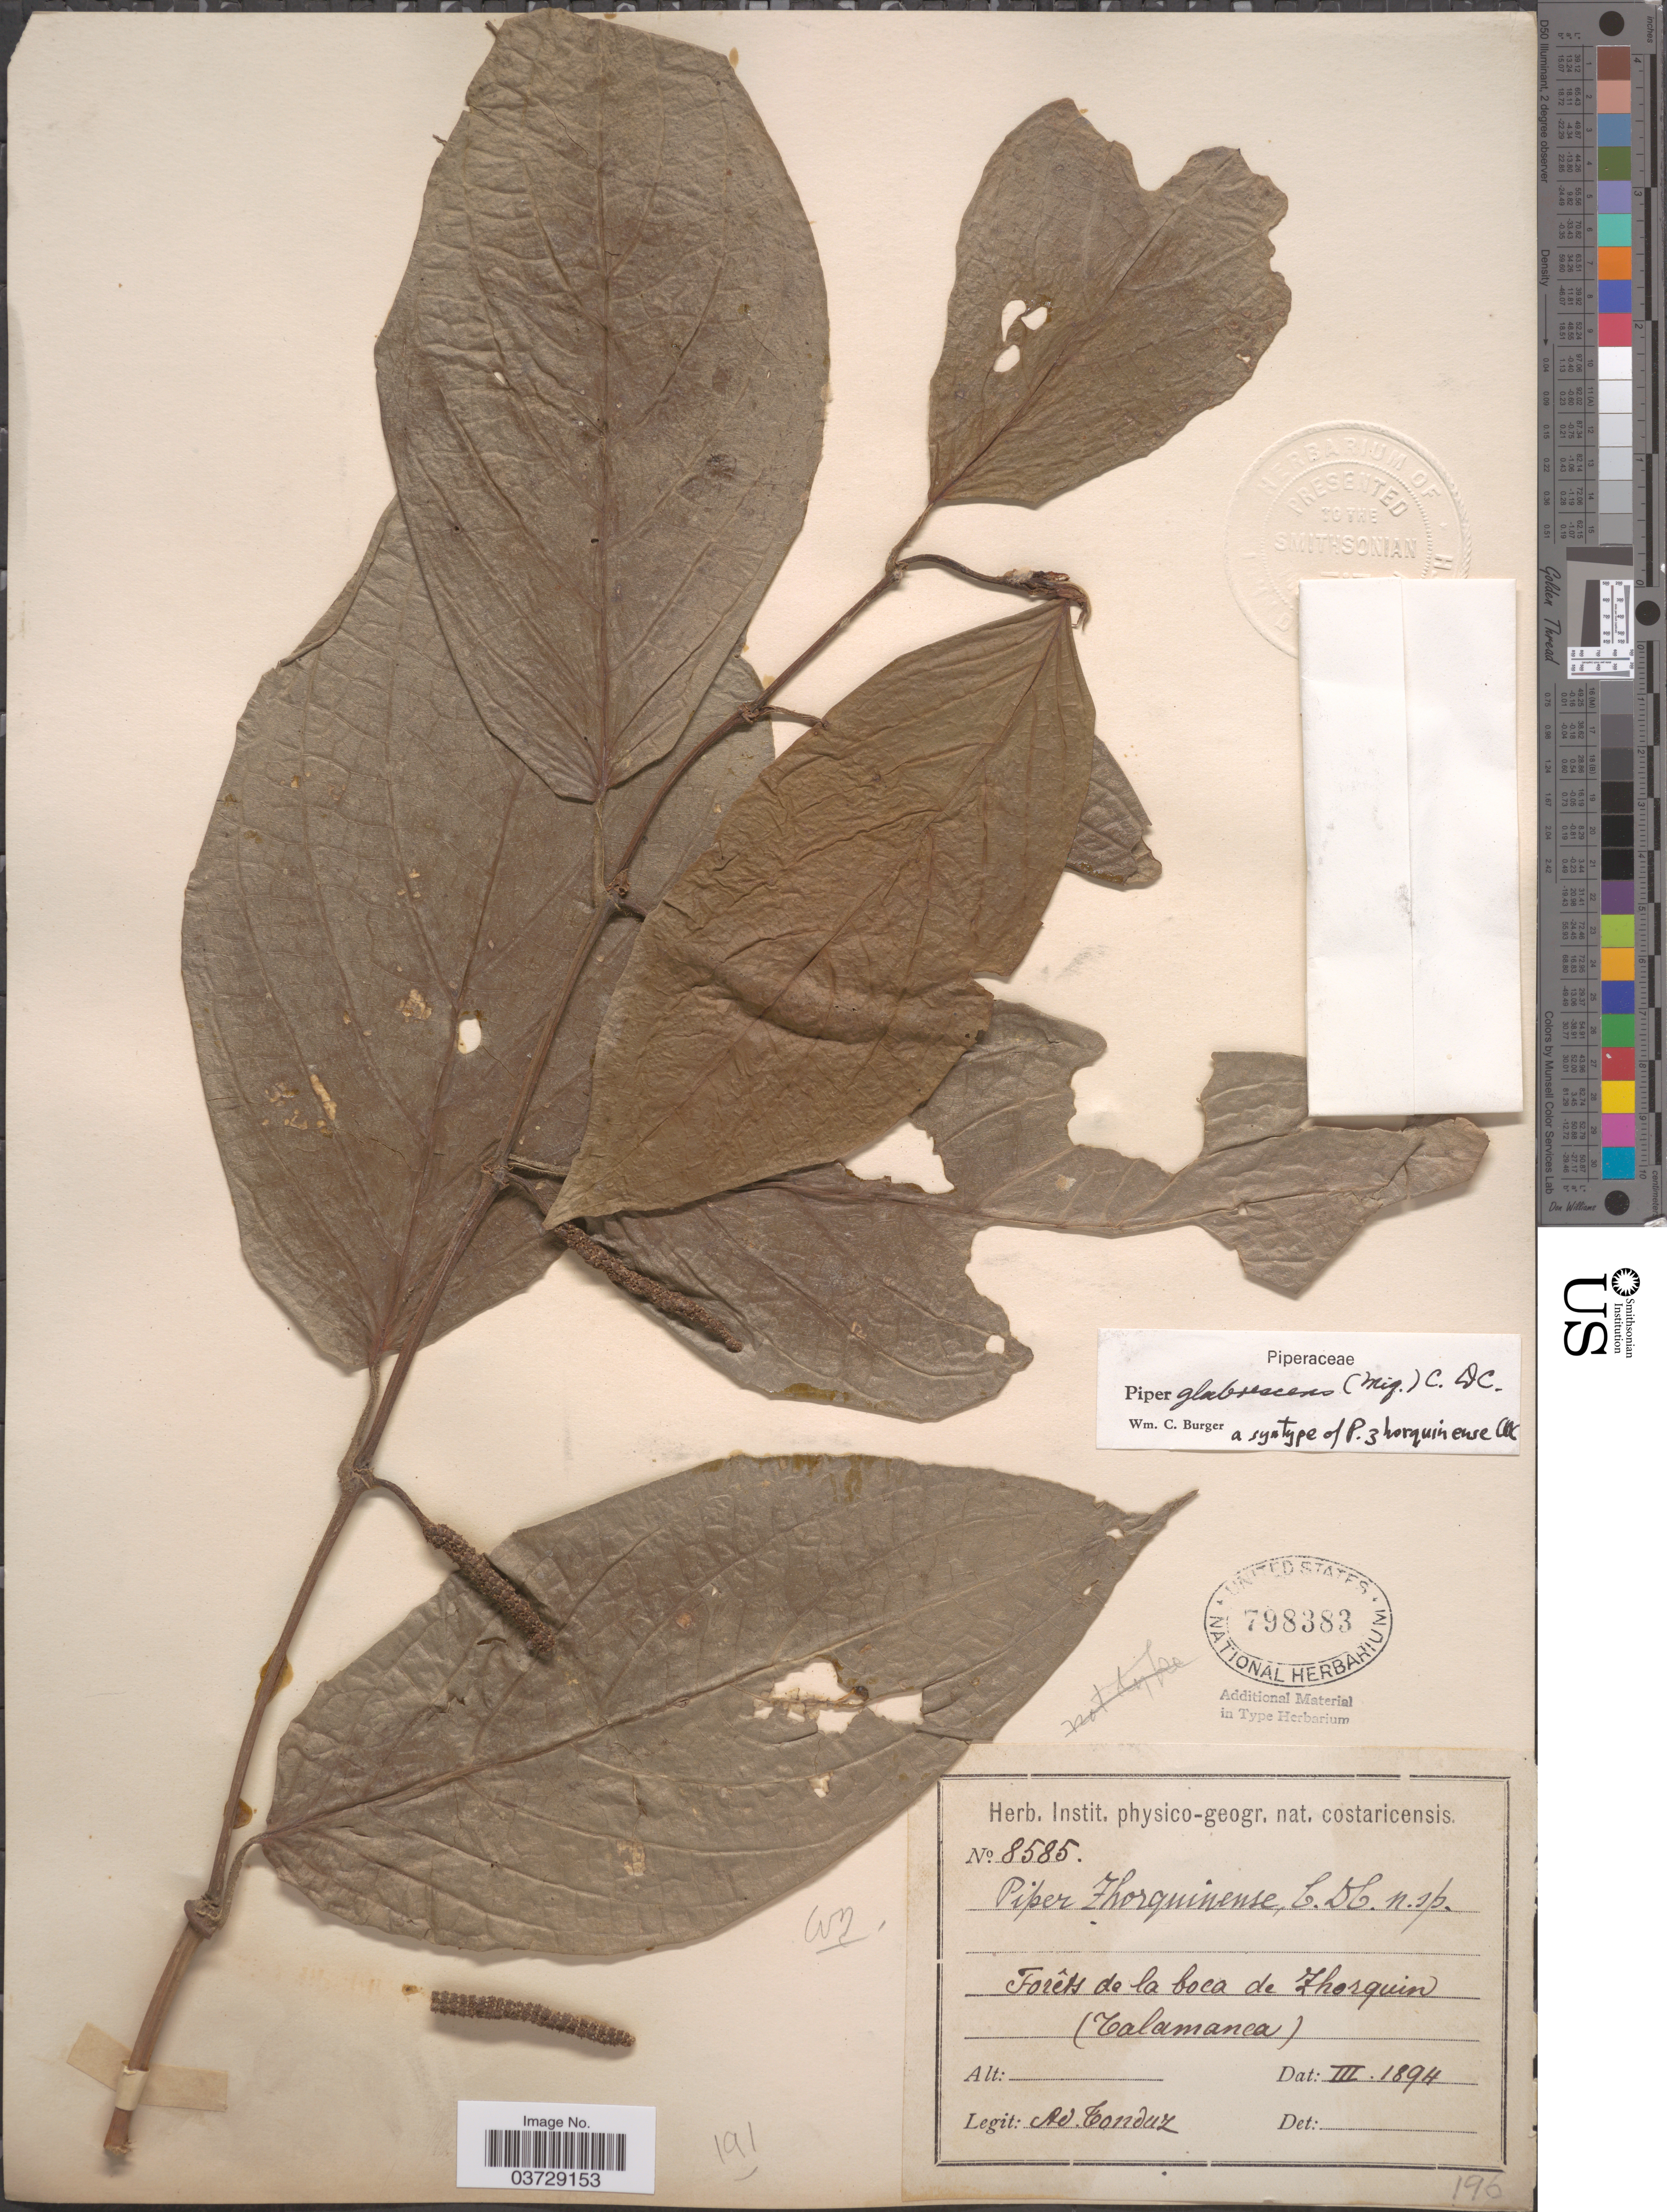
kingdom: Plantae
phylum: Tracheophyta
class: Magnoliopsida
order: Piperales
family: Piperaceae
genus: Piper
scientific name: Piper glabrescens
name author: (Miq.) C. DC.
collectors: A. Tonduz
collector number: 8585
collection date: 1894-03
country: Costa Rica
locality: Forêts de la boca de Zhorquin (Talamanca).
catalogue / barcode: US 798383